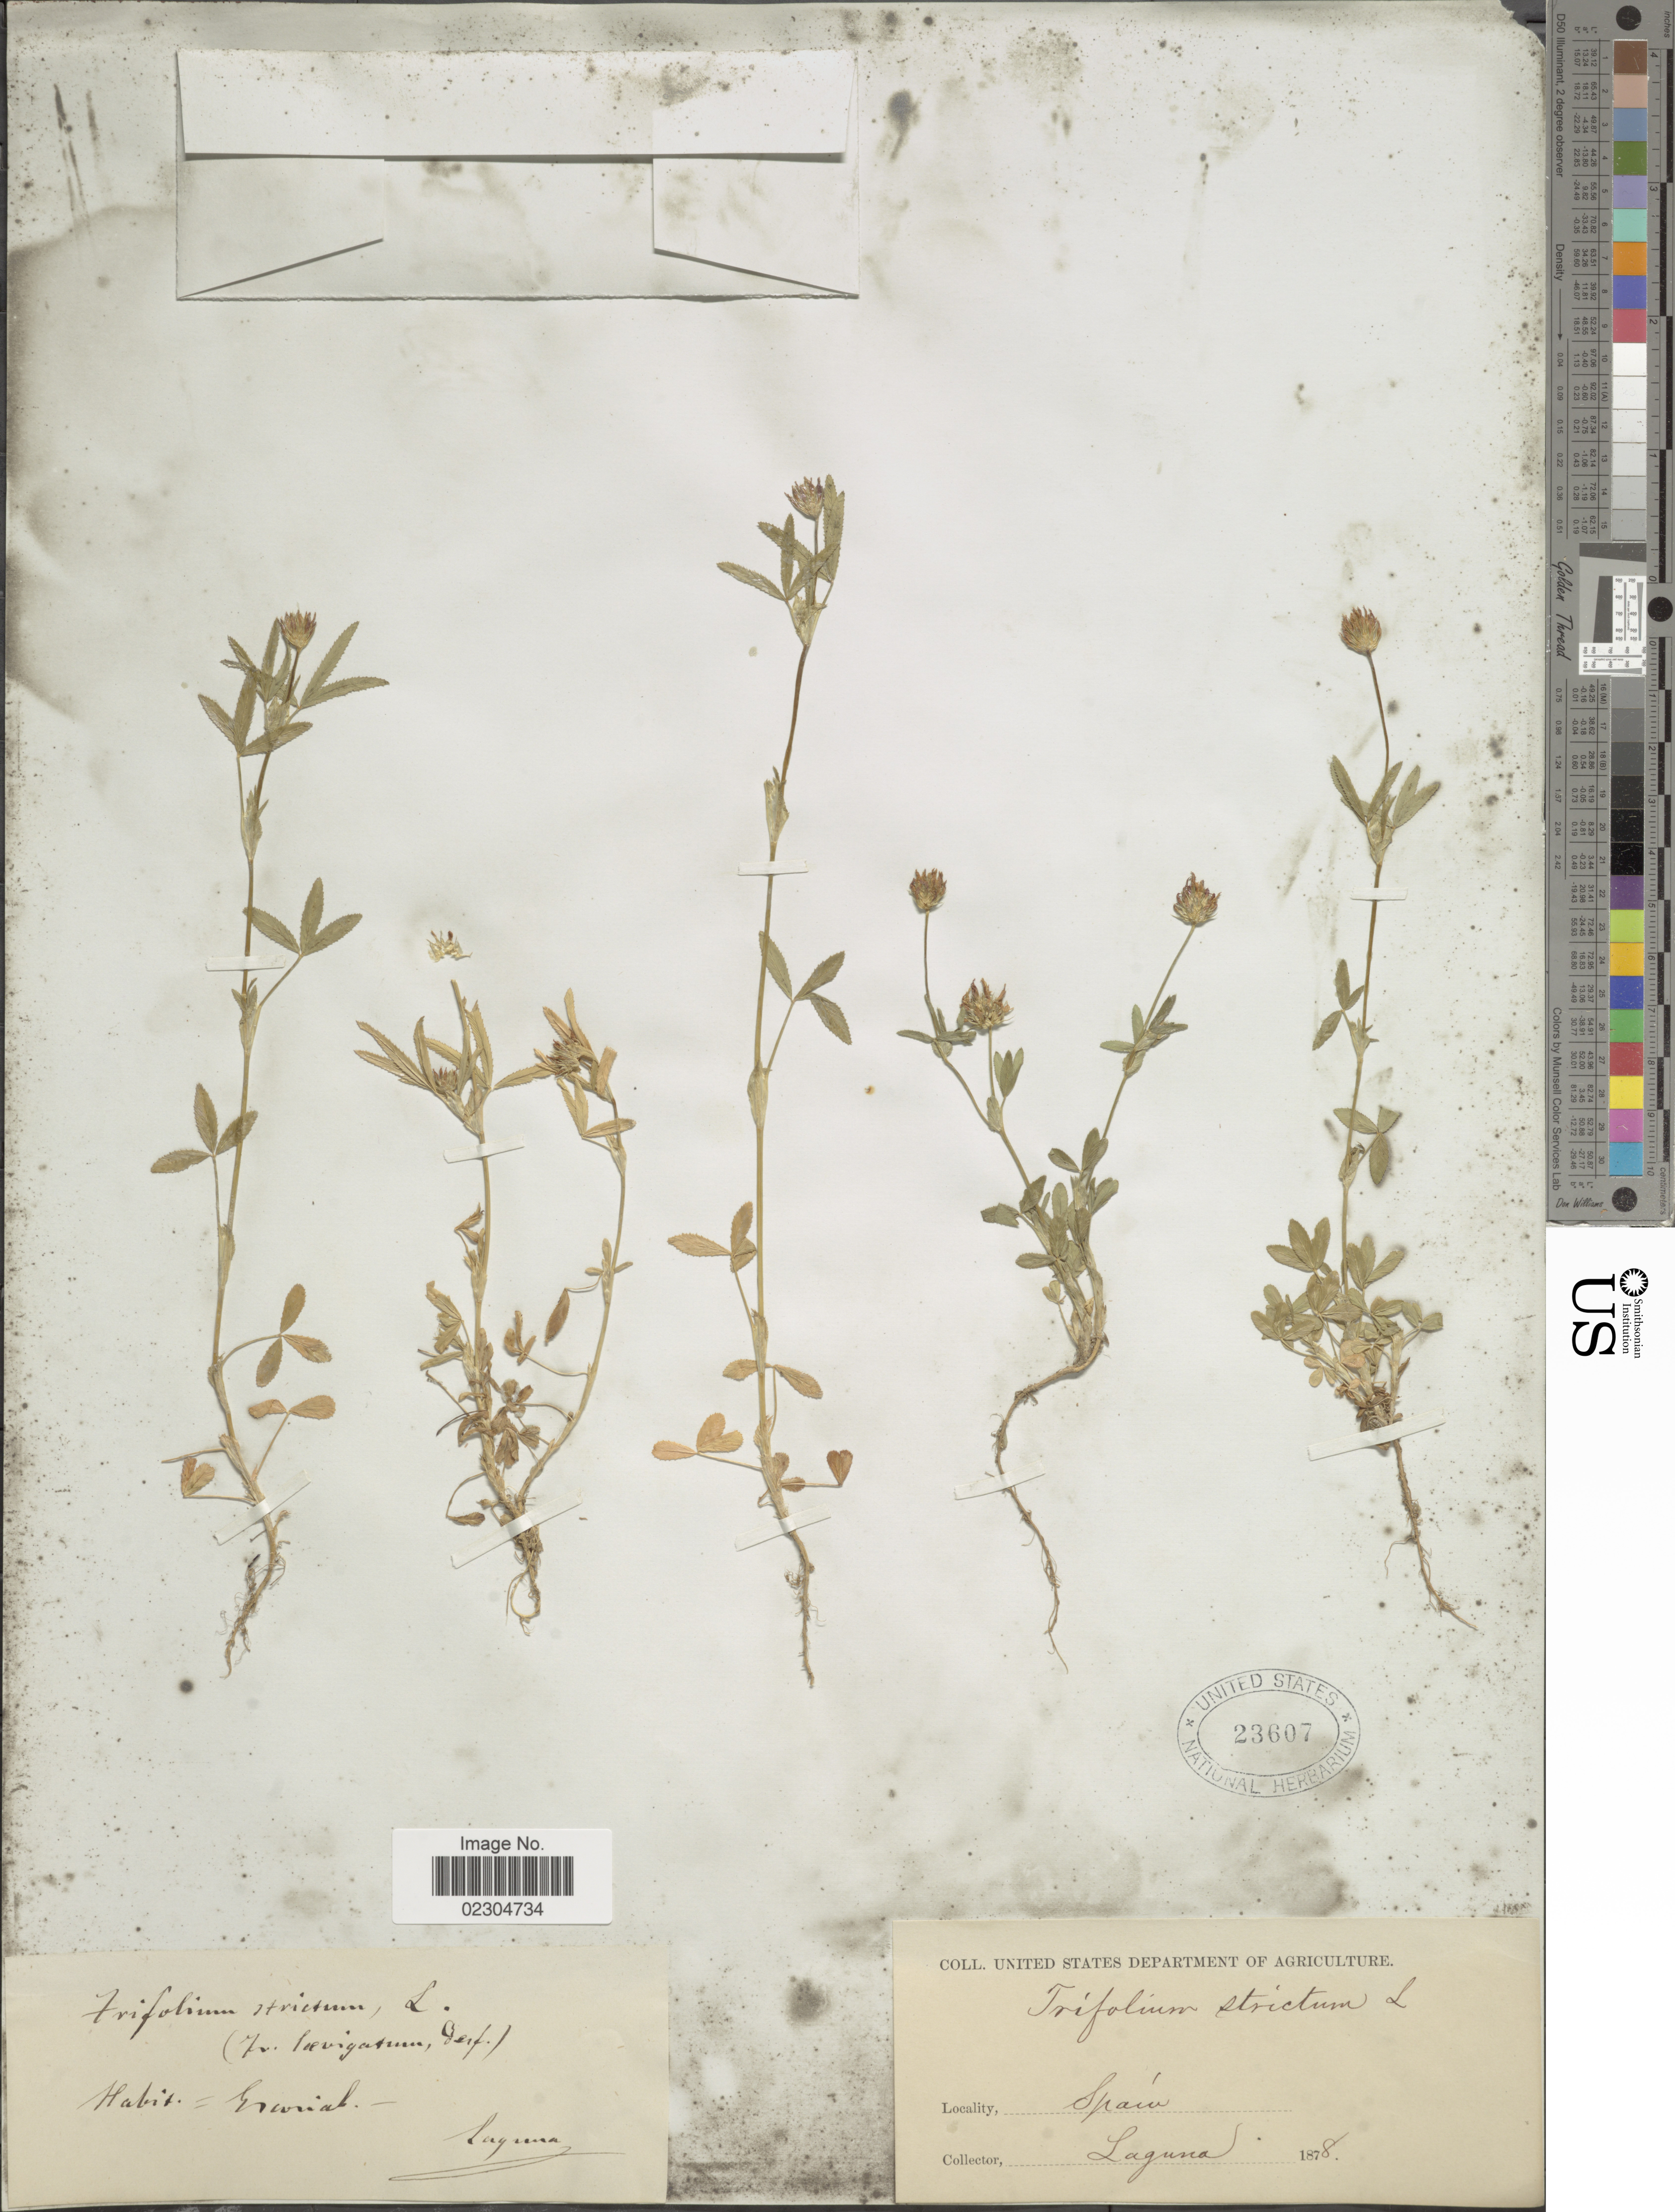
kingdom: Plantae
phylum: Tracheophyta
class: Magnoliopsida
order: Fabales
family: Fabaceae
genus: Trifolium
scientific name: Trifolium strictum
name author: L.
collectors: -. Laguna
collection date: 1878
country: Spain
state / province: Madrid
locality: Escorial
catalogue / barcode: US 23607